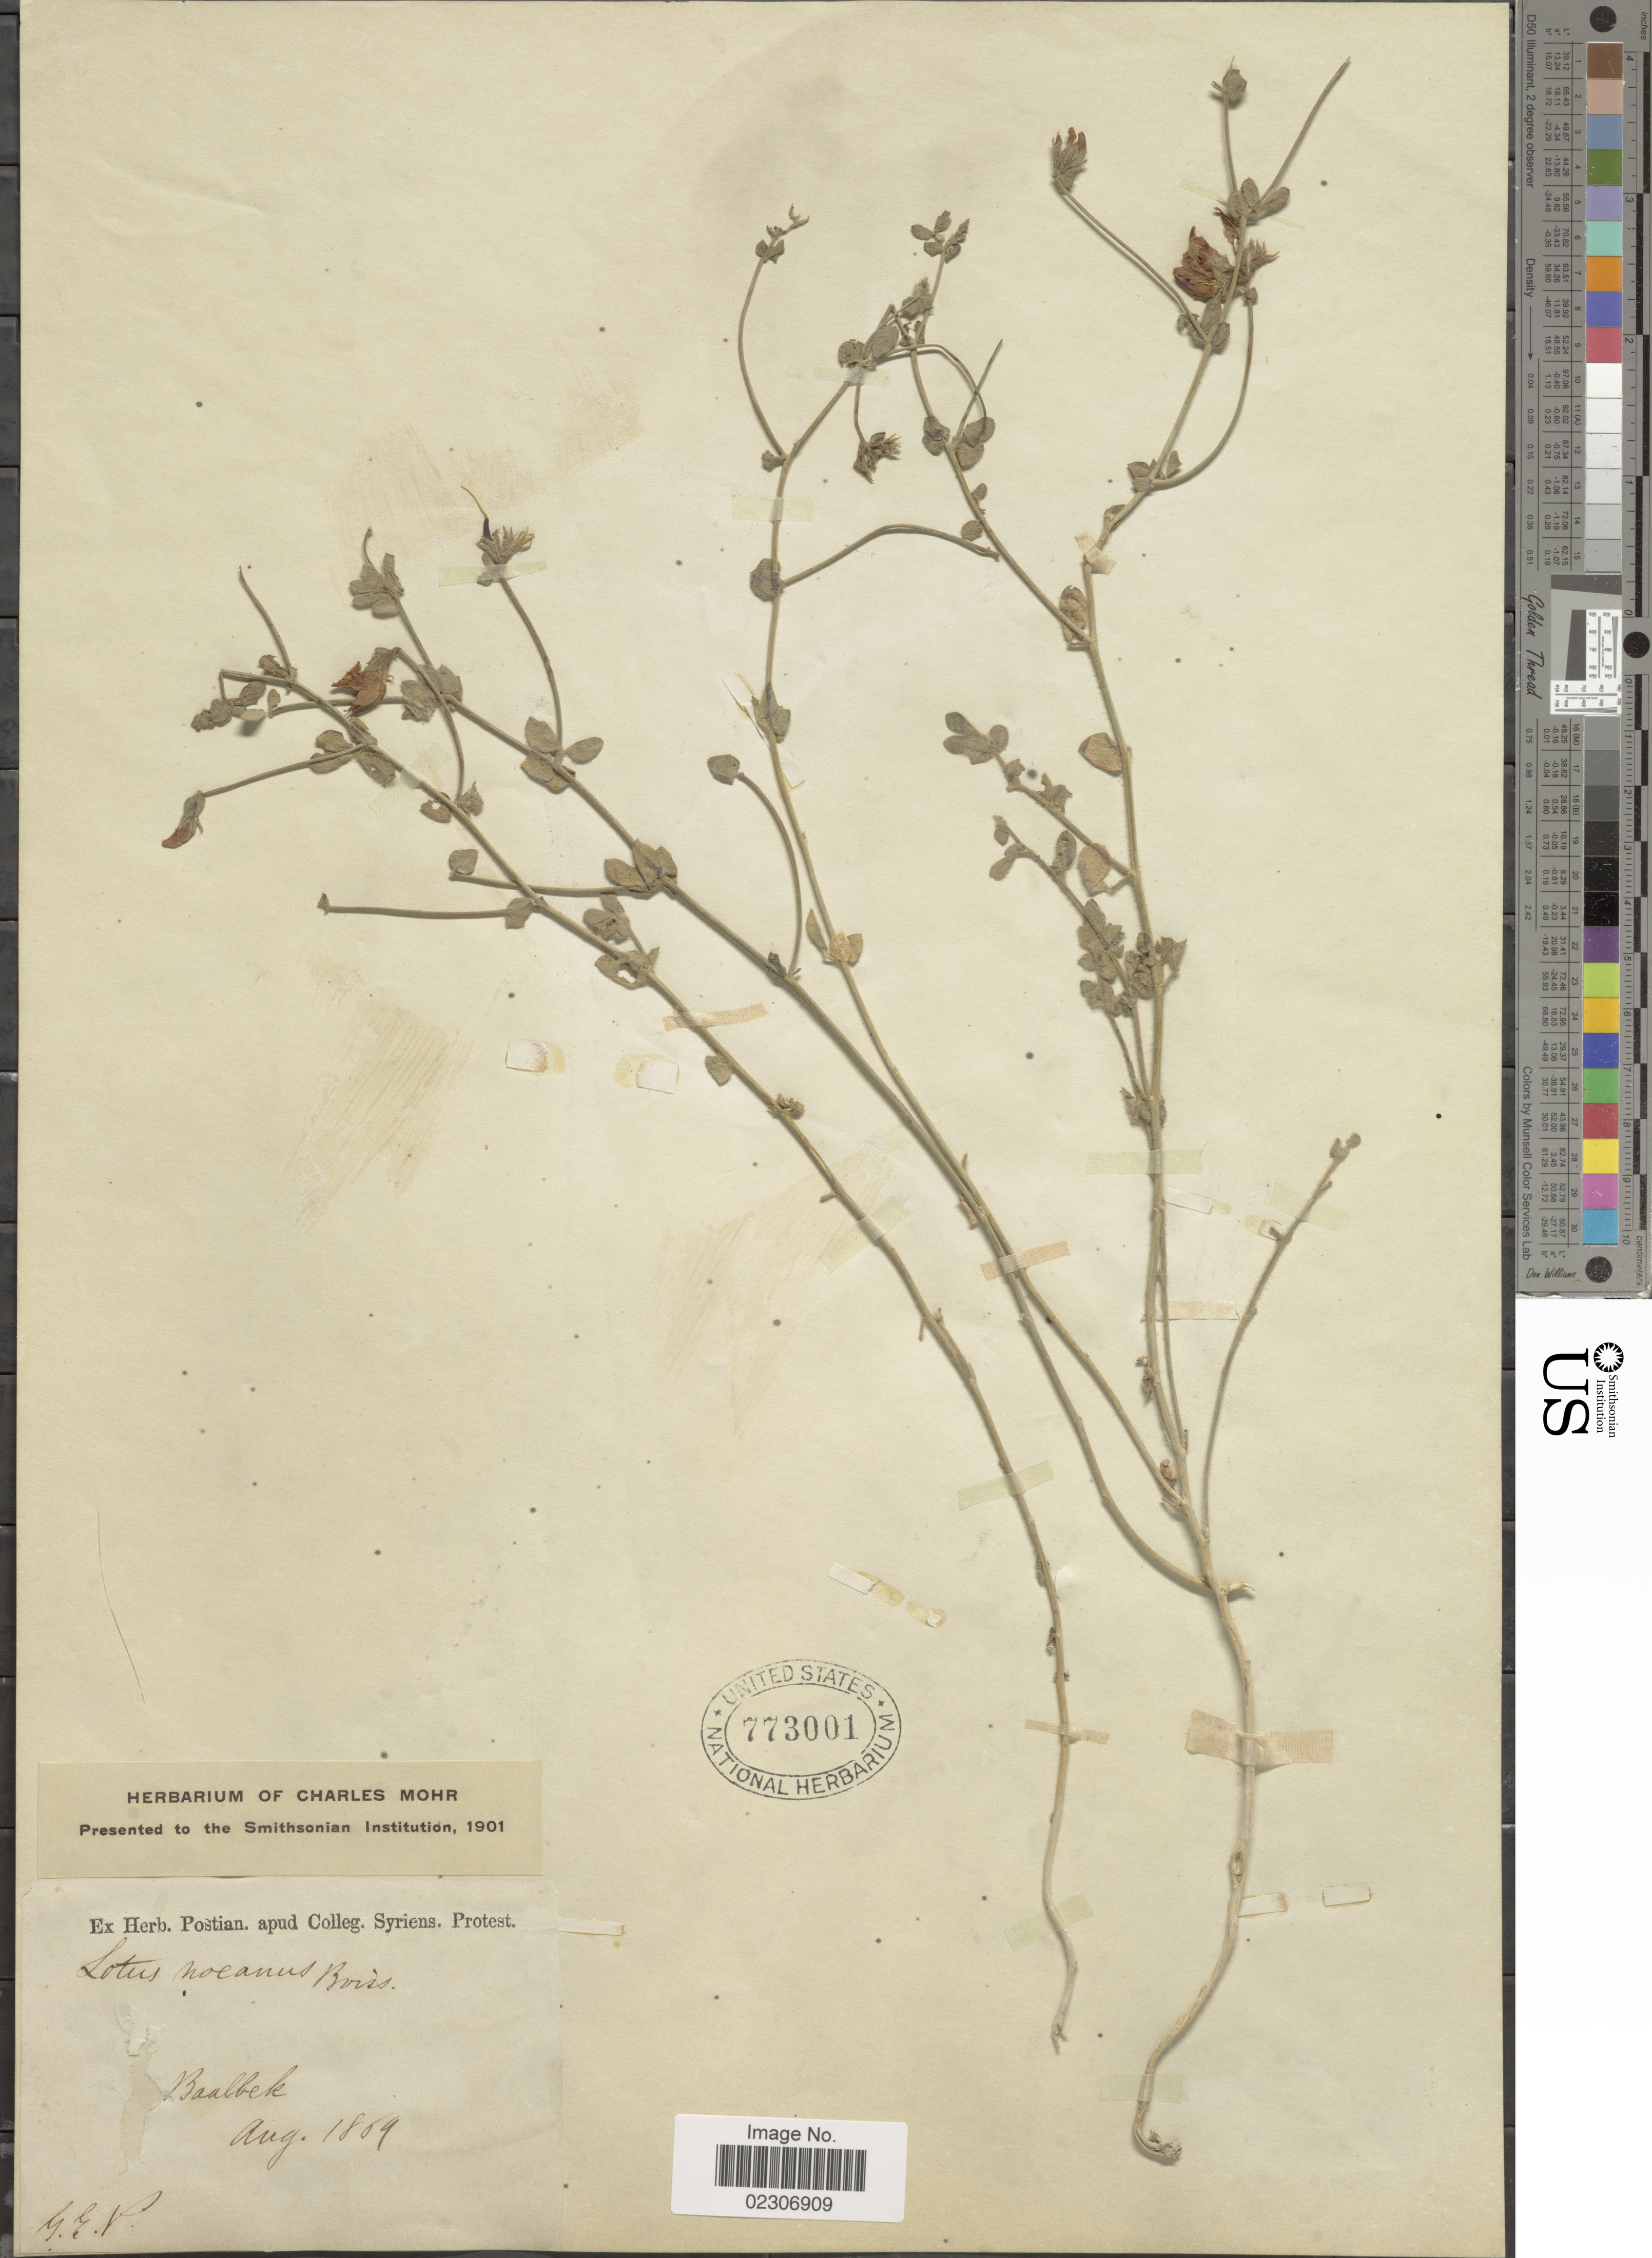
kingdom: Plantae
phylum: Tracheophyta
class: Magnoliopsida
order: Fabales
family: Fabaceae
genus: Lotus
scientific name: Lotus noeanus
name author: Boiss.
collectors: G. E. P.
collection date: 1869-08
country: Lebanon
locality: Baalbek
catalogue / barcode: US 773001